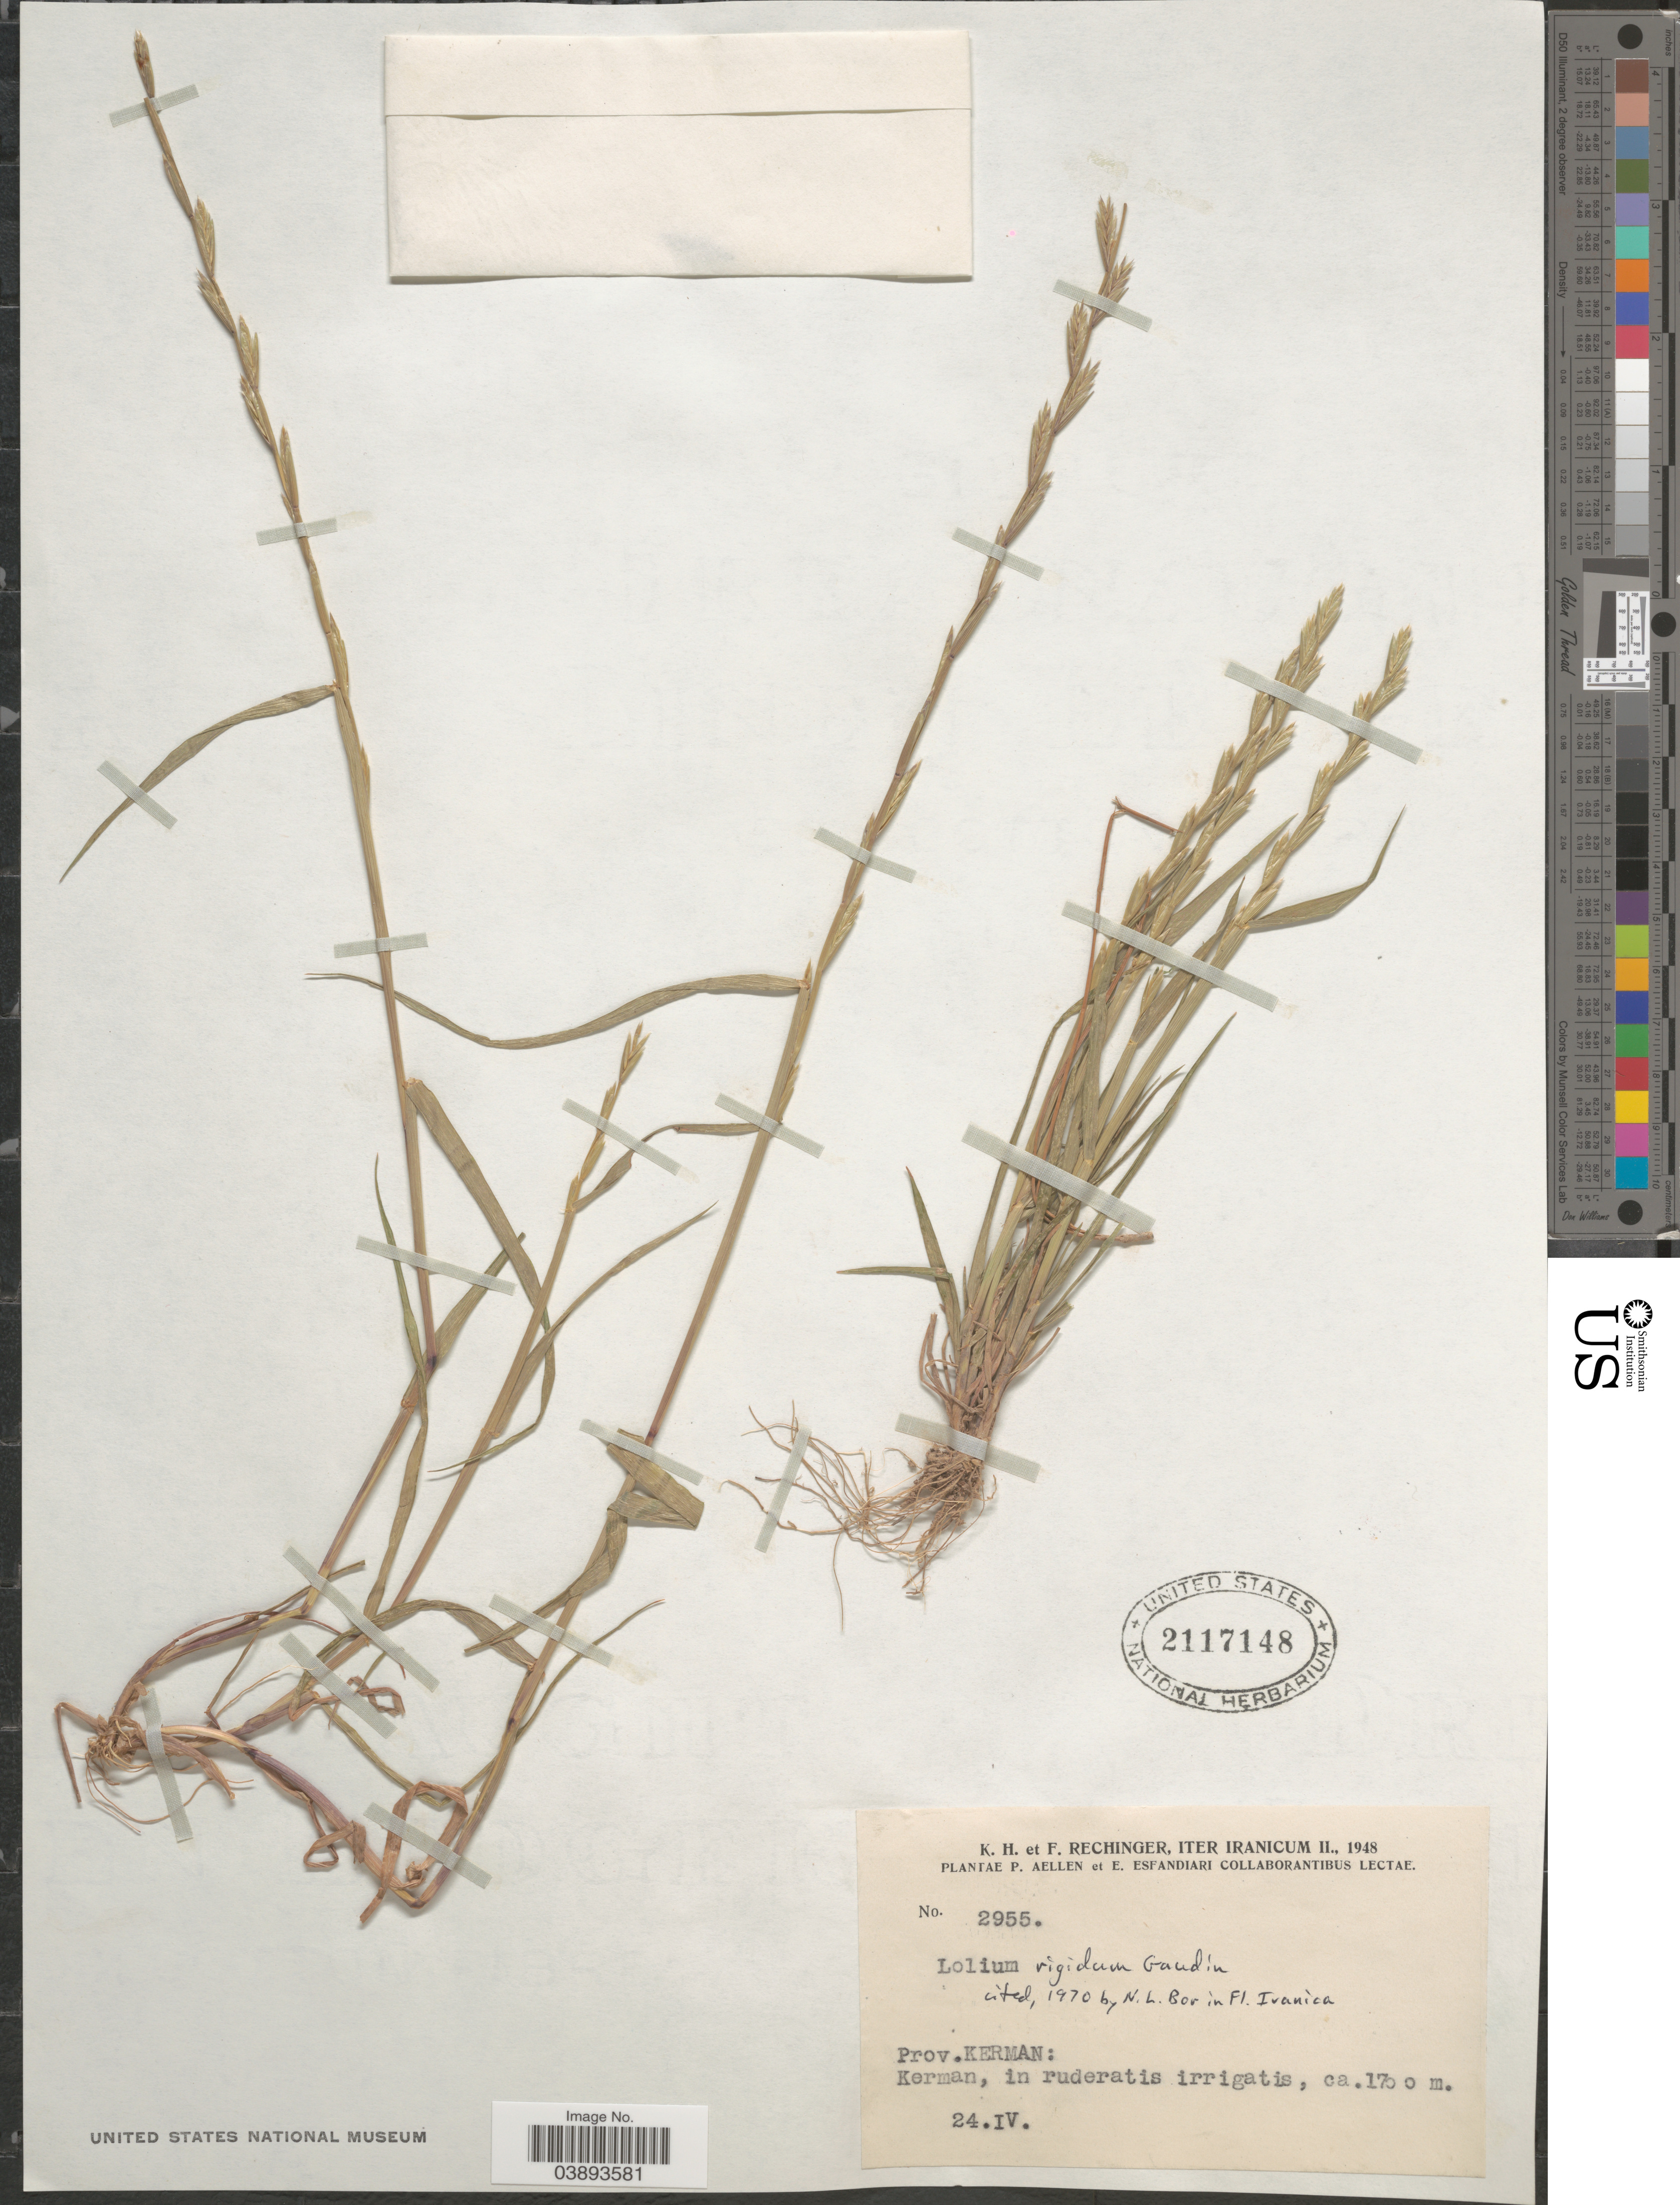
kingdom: Plantae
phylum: Tracheophyta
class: Liliopsida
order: Poales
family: Poaceae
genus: Lolium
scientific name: Lolium rigidum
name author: Gaudin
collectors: K. H. Rechinger & F. Rechinger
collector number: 2955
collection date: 1948-04-24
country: Iran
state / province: Kerman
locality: Iter Iranicum. Kerman, in ruderatis irrigatis.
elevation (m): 1700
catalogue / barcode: US 2117148